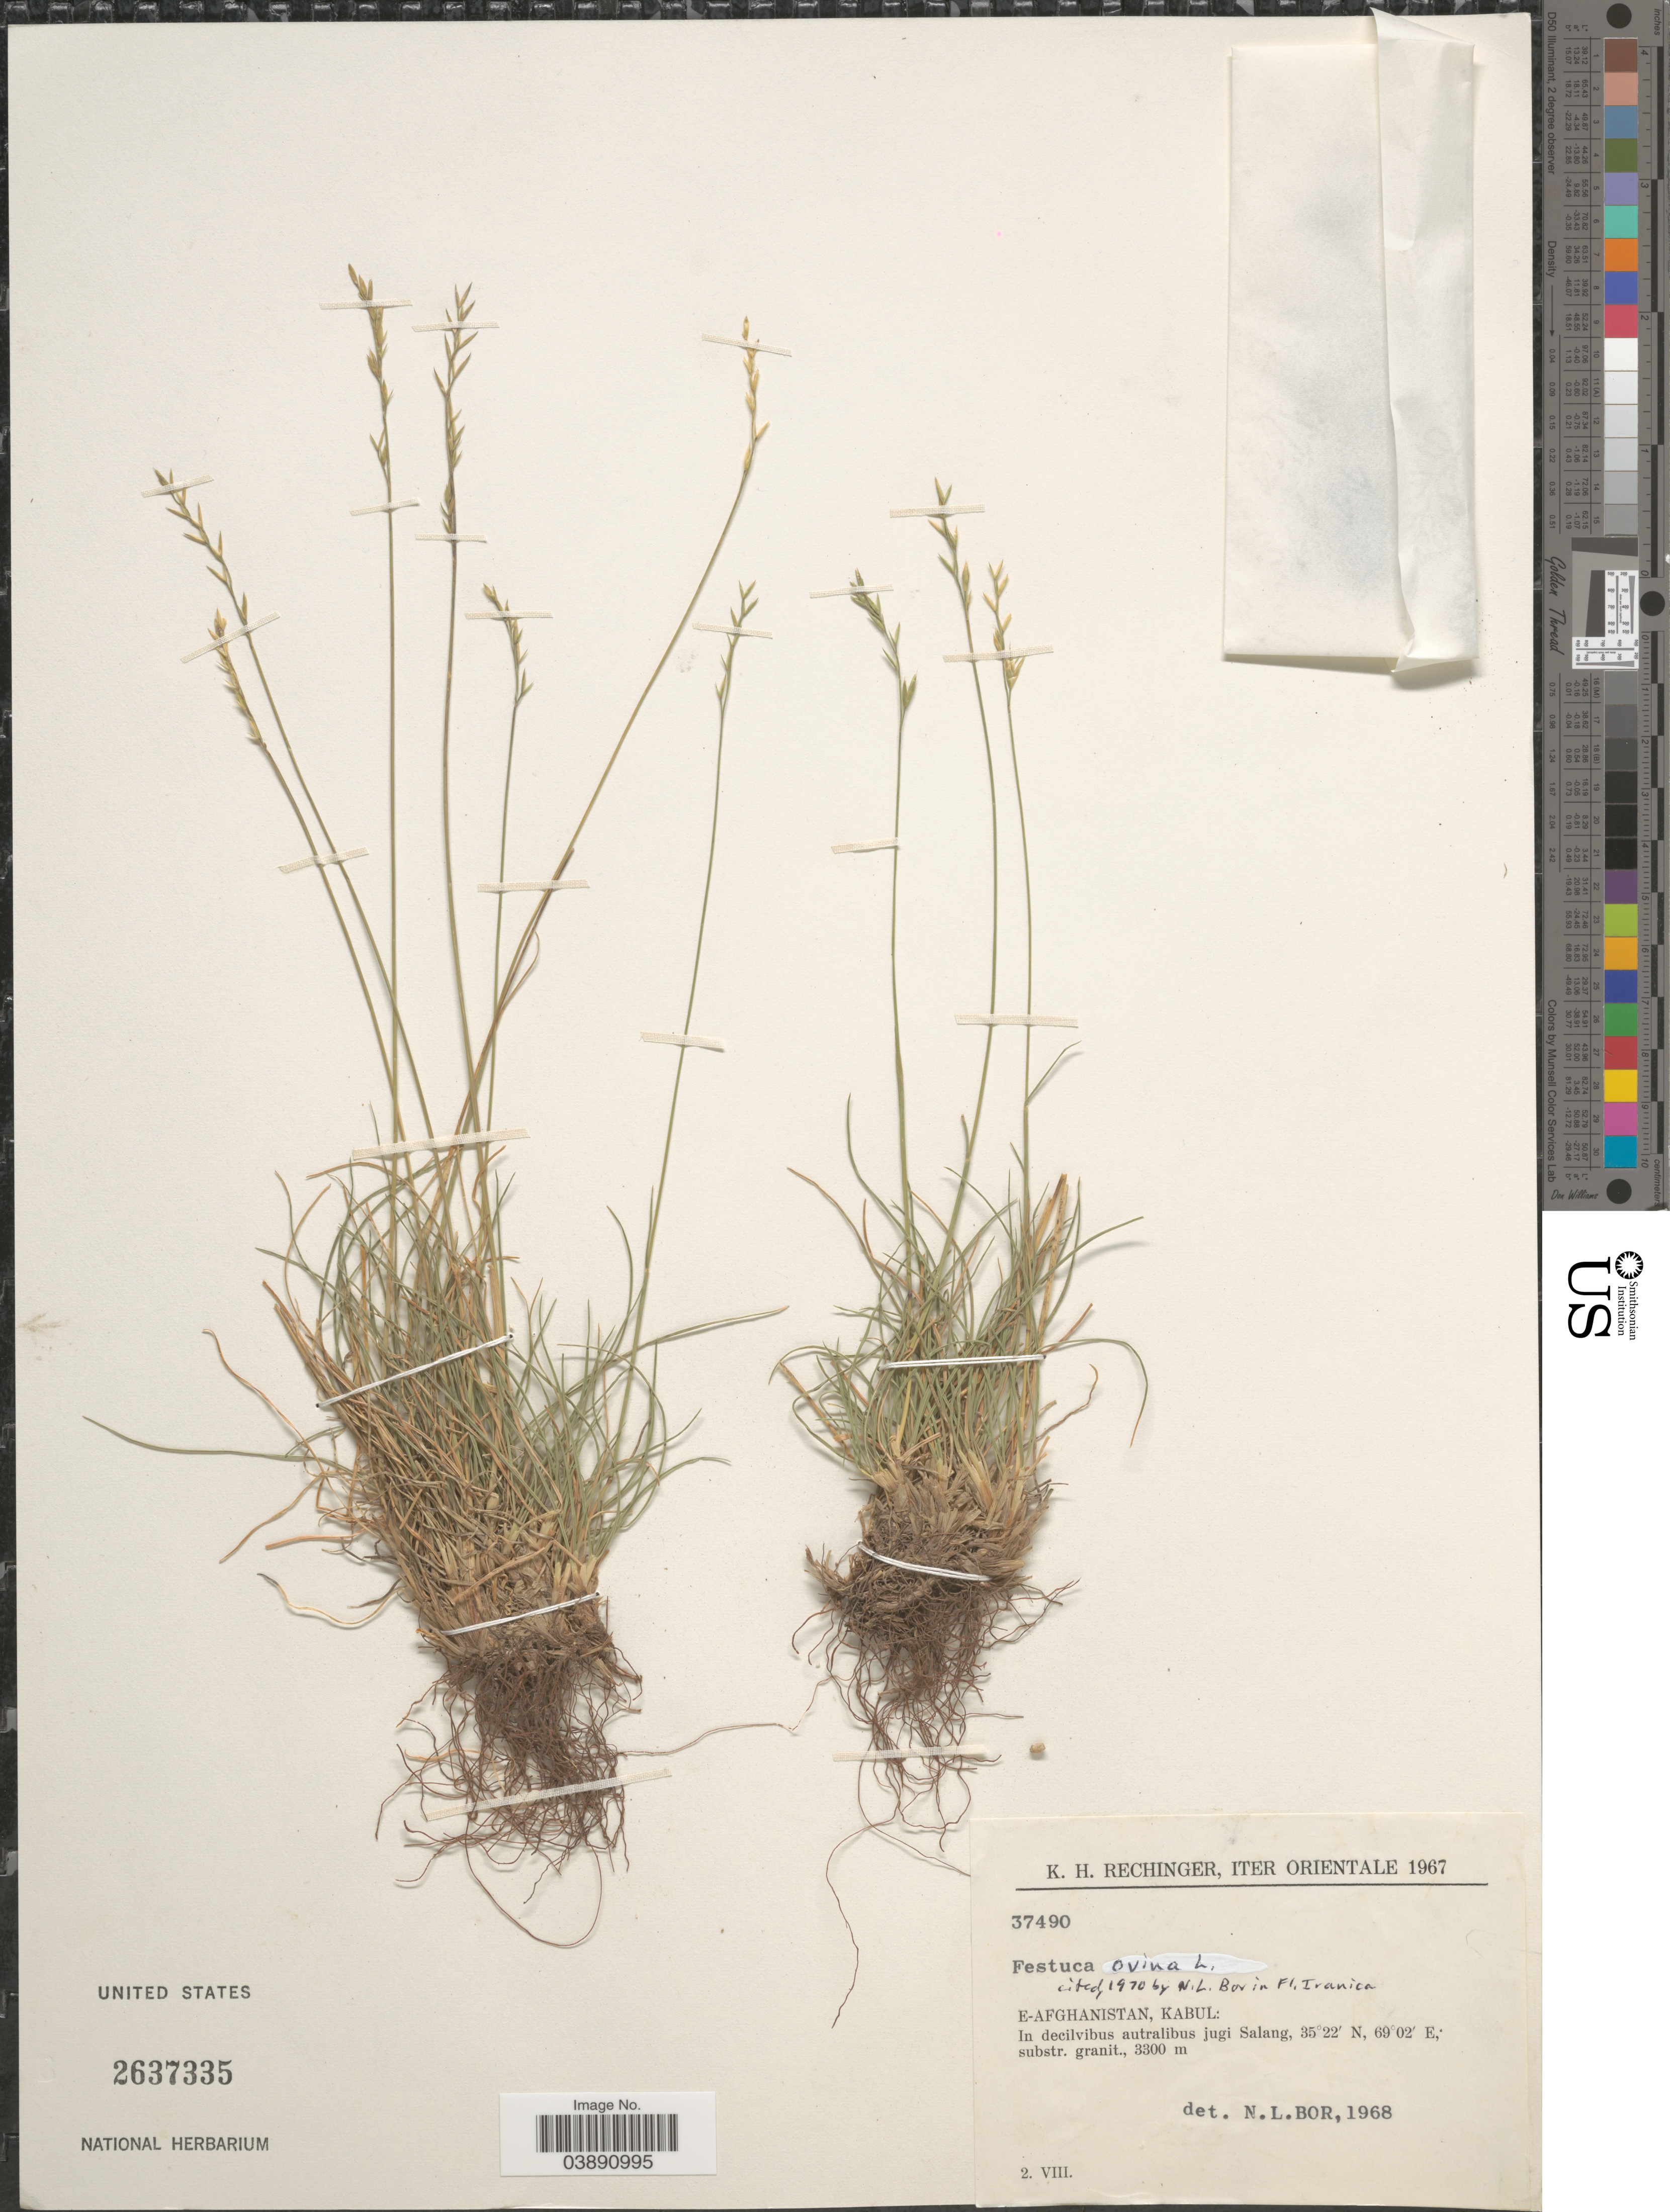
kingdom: Plantae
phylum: Tracheophyta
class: Liliopsida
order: Poales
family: Poaceae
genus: Festuca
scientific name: Festuca ovina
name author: L.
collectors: K. H. Rechinger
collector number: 37490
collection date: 1967-08-02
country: Afghanistan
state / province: Kabul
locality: Iter Orientale. E-Afghanistan, Kabul: In decilvibus autralibus jugi Salang.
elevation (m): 3300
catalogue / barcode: US 2637335